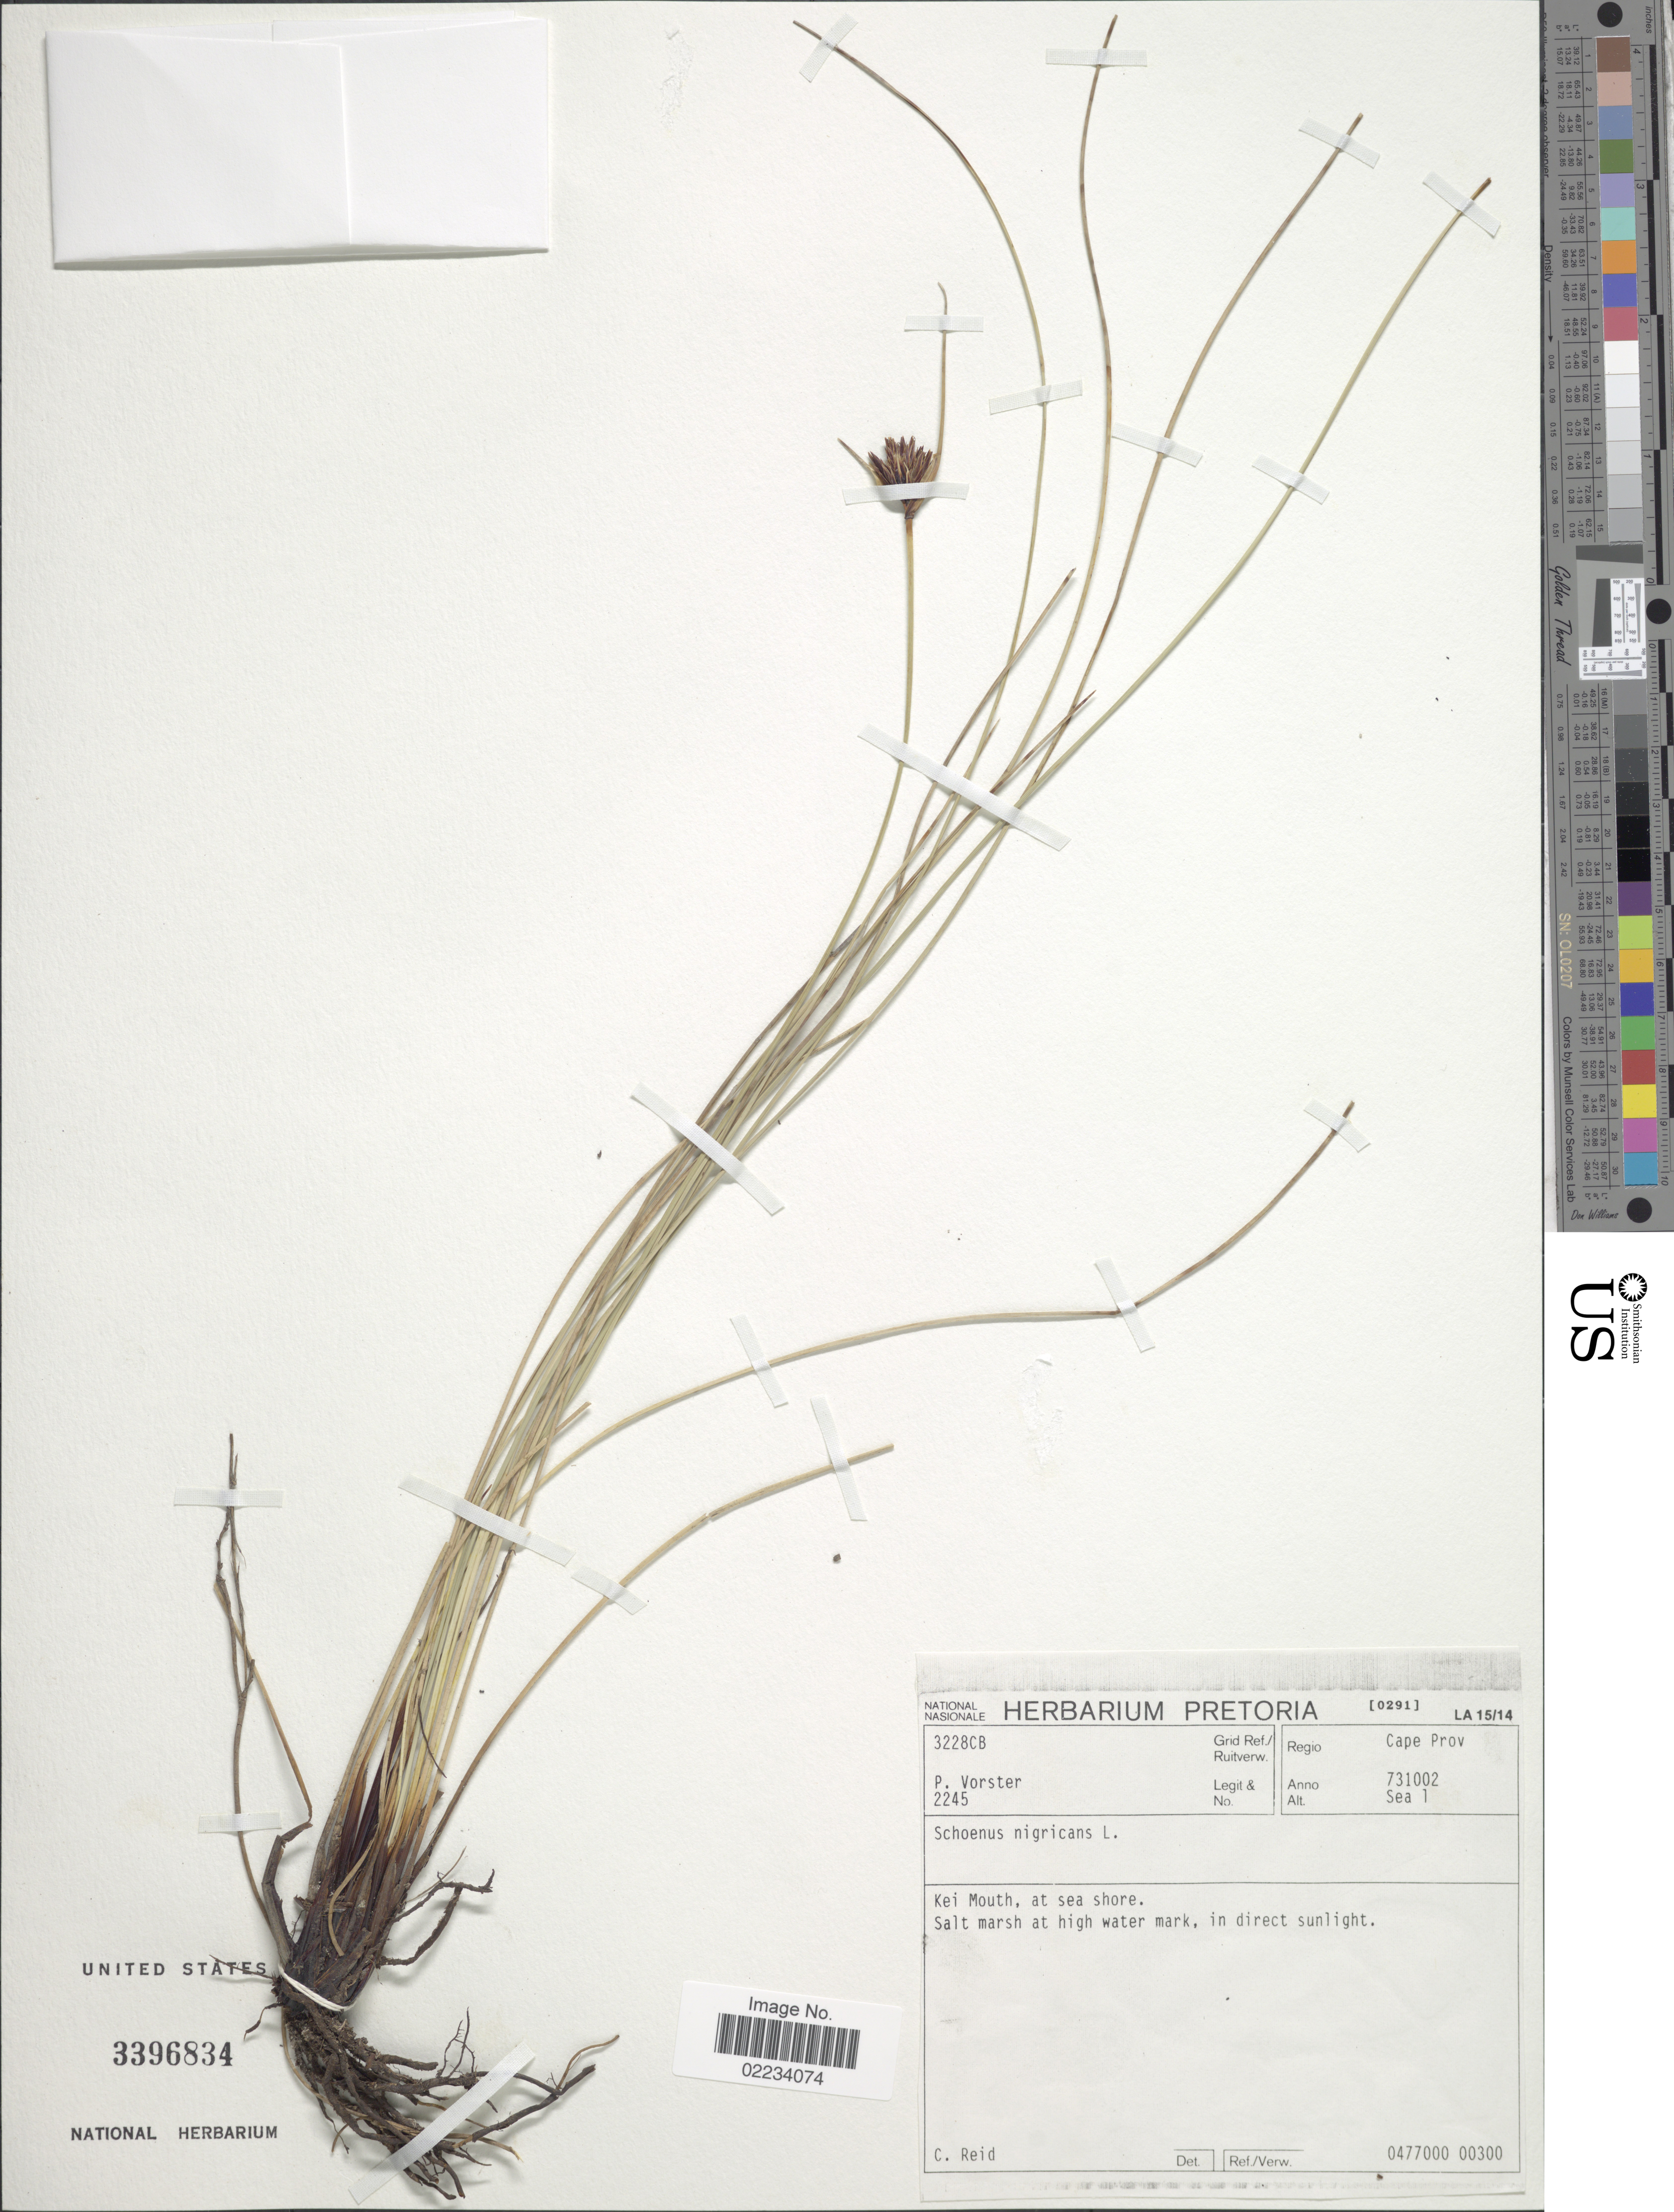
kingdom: Plantae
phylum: Tracheophyta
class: Liliopsida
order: Poales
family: Cyperaceae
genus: Schoenus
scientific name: Schoenus nigricans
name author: L.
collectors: P. Vorster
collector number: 2245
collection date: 1973-01-20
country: South Africa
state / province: Eastern Cape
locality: Regio Cape Prov. Kei Mouth, at sea shore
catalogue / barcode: US 3396834